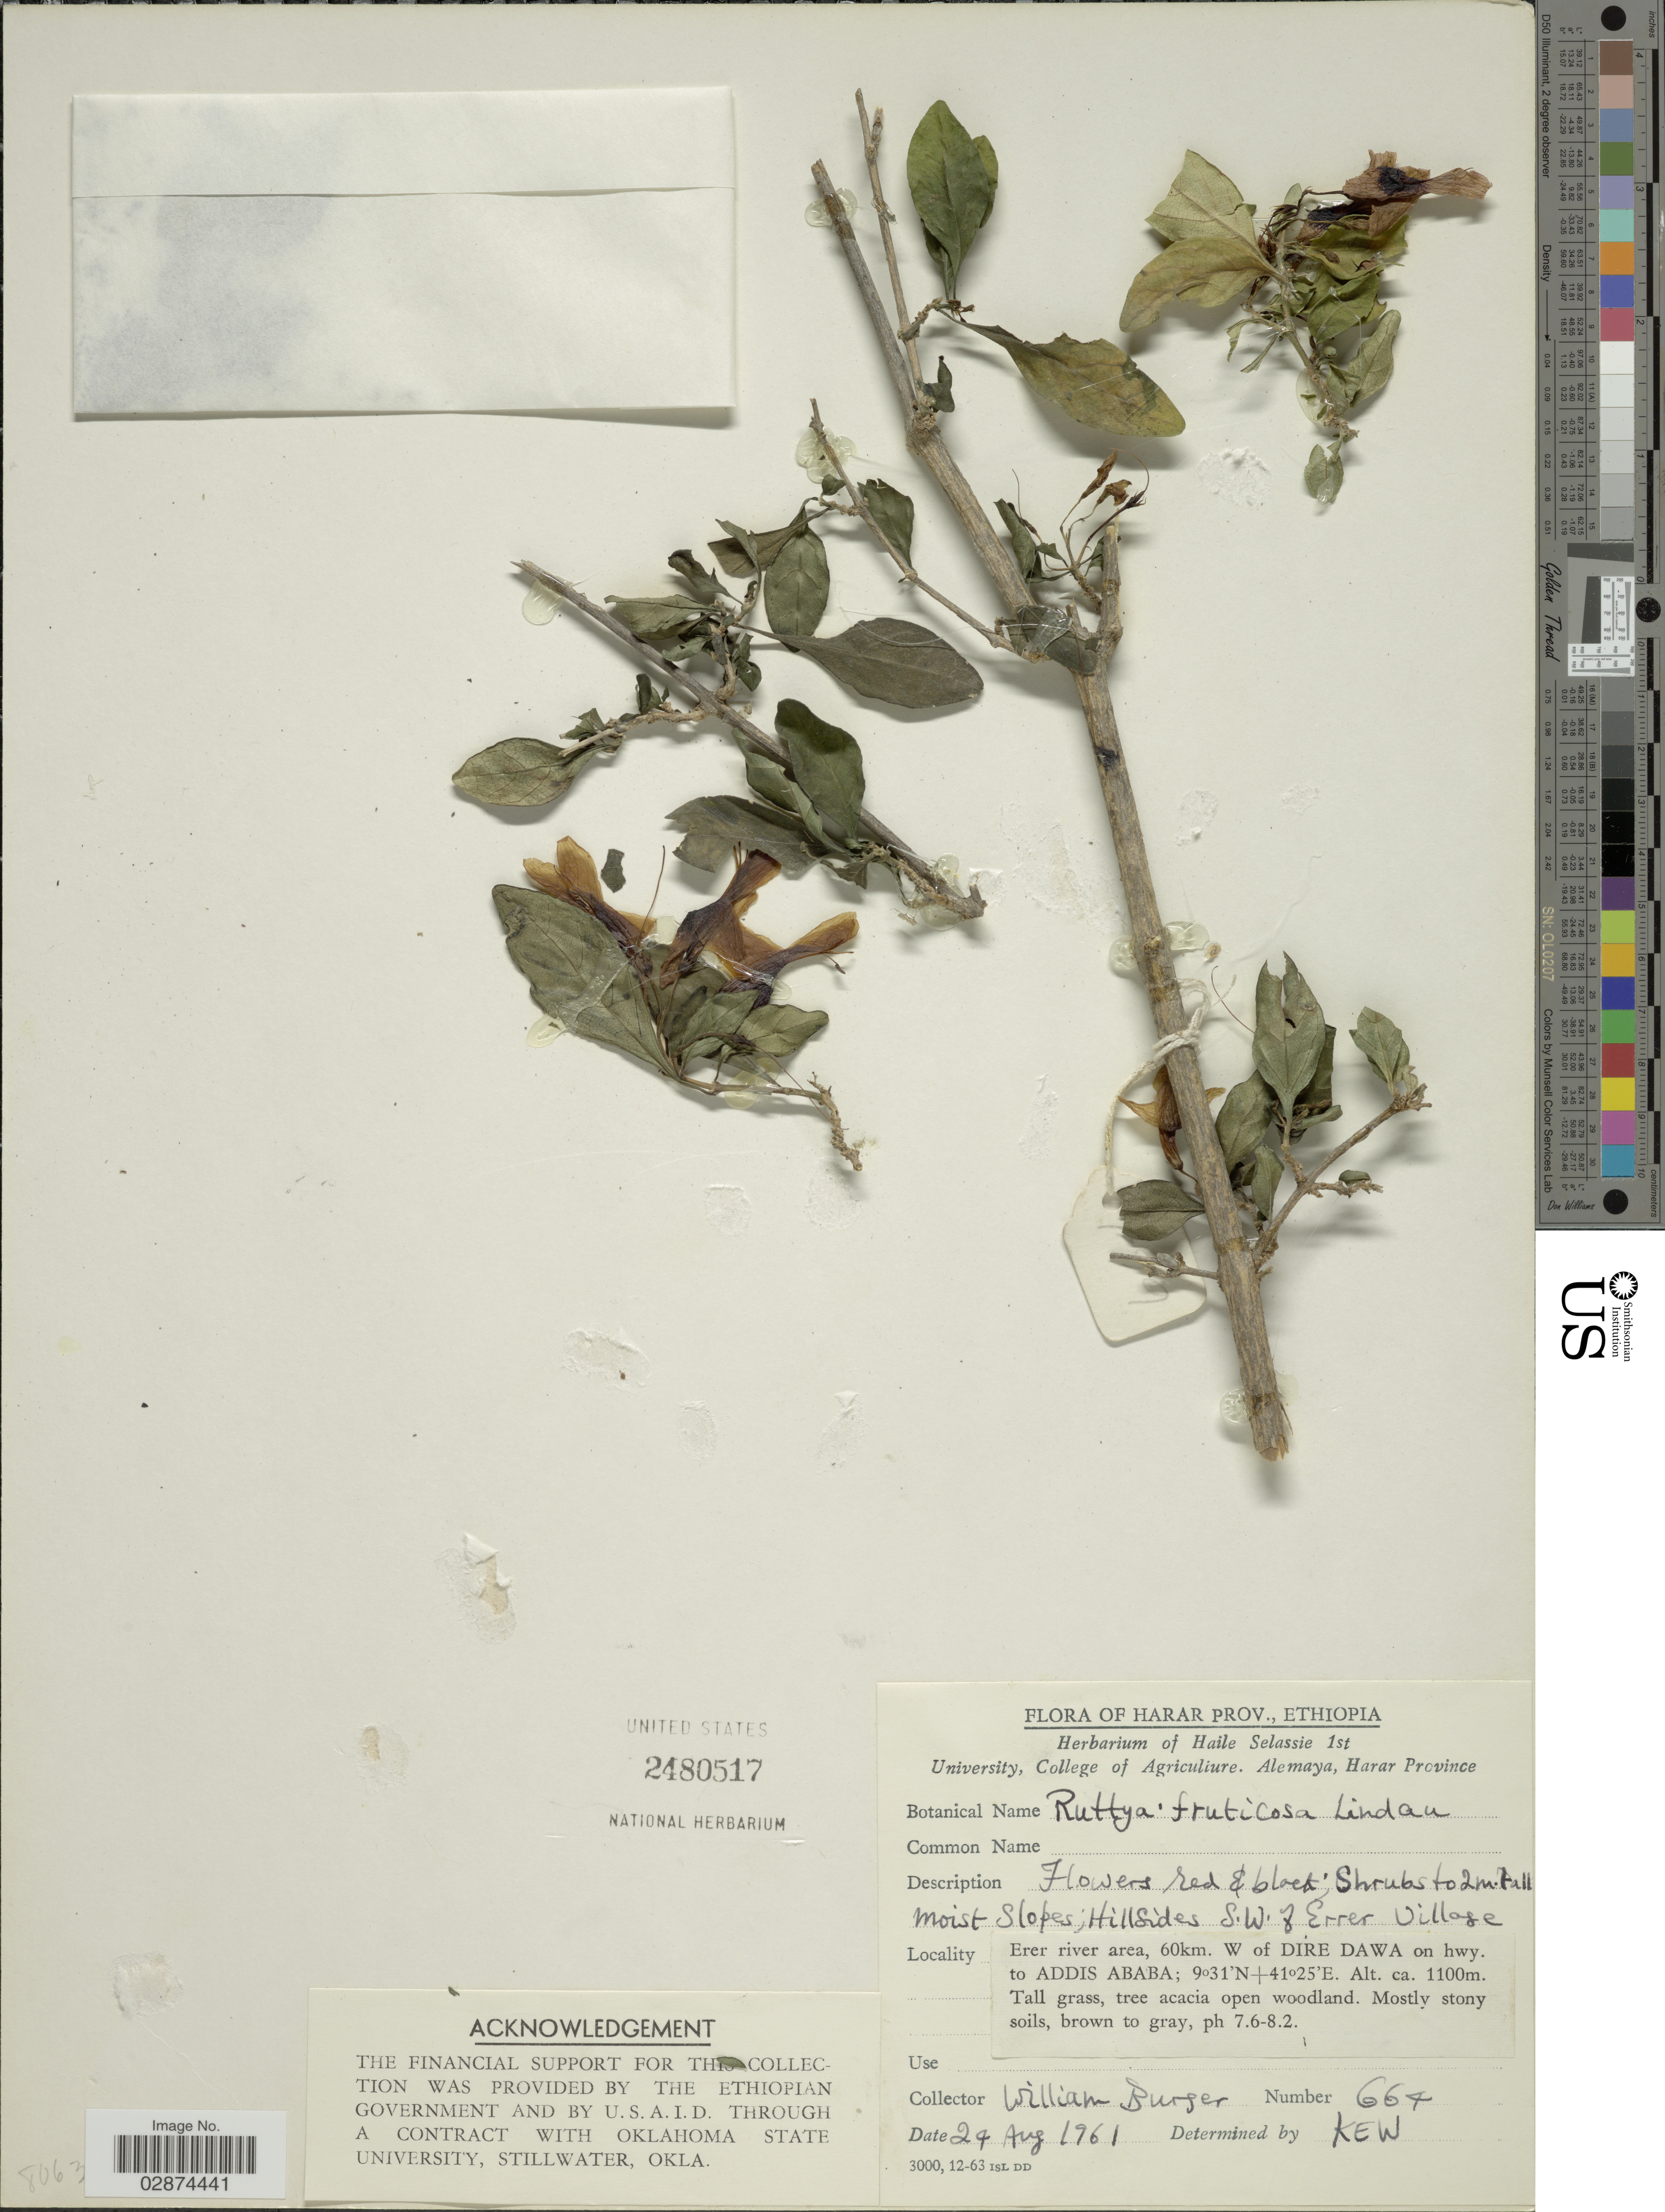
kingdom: Plantae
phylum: Tracheophyta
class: Magnoliopsida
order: Lamiales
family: Acanthaceae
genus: Ruttya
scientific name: Ruttya fruticosa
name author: Lindau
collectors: W. Burger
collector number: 664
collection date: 1961-08-24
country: Ethiopia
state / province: Dire Dawa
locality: Erer river area, 60km. W of Dire Dawa on hwy. to Addis Ababa.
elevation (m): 1100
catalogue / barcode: US 2480517